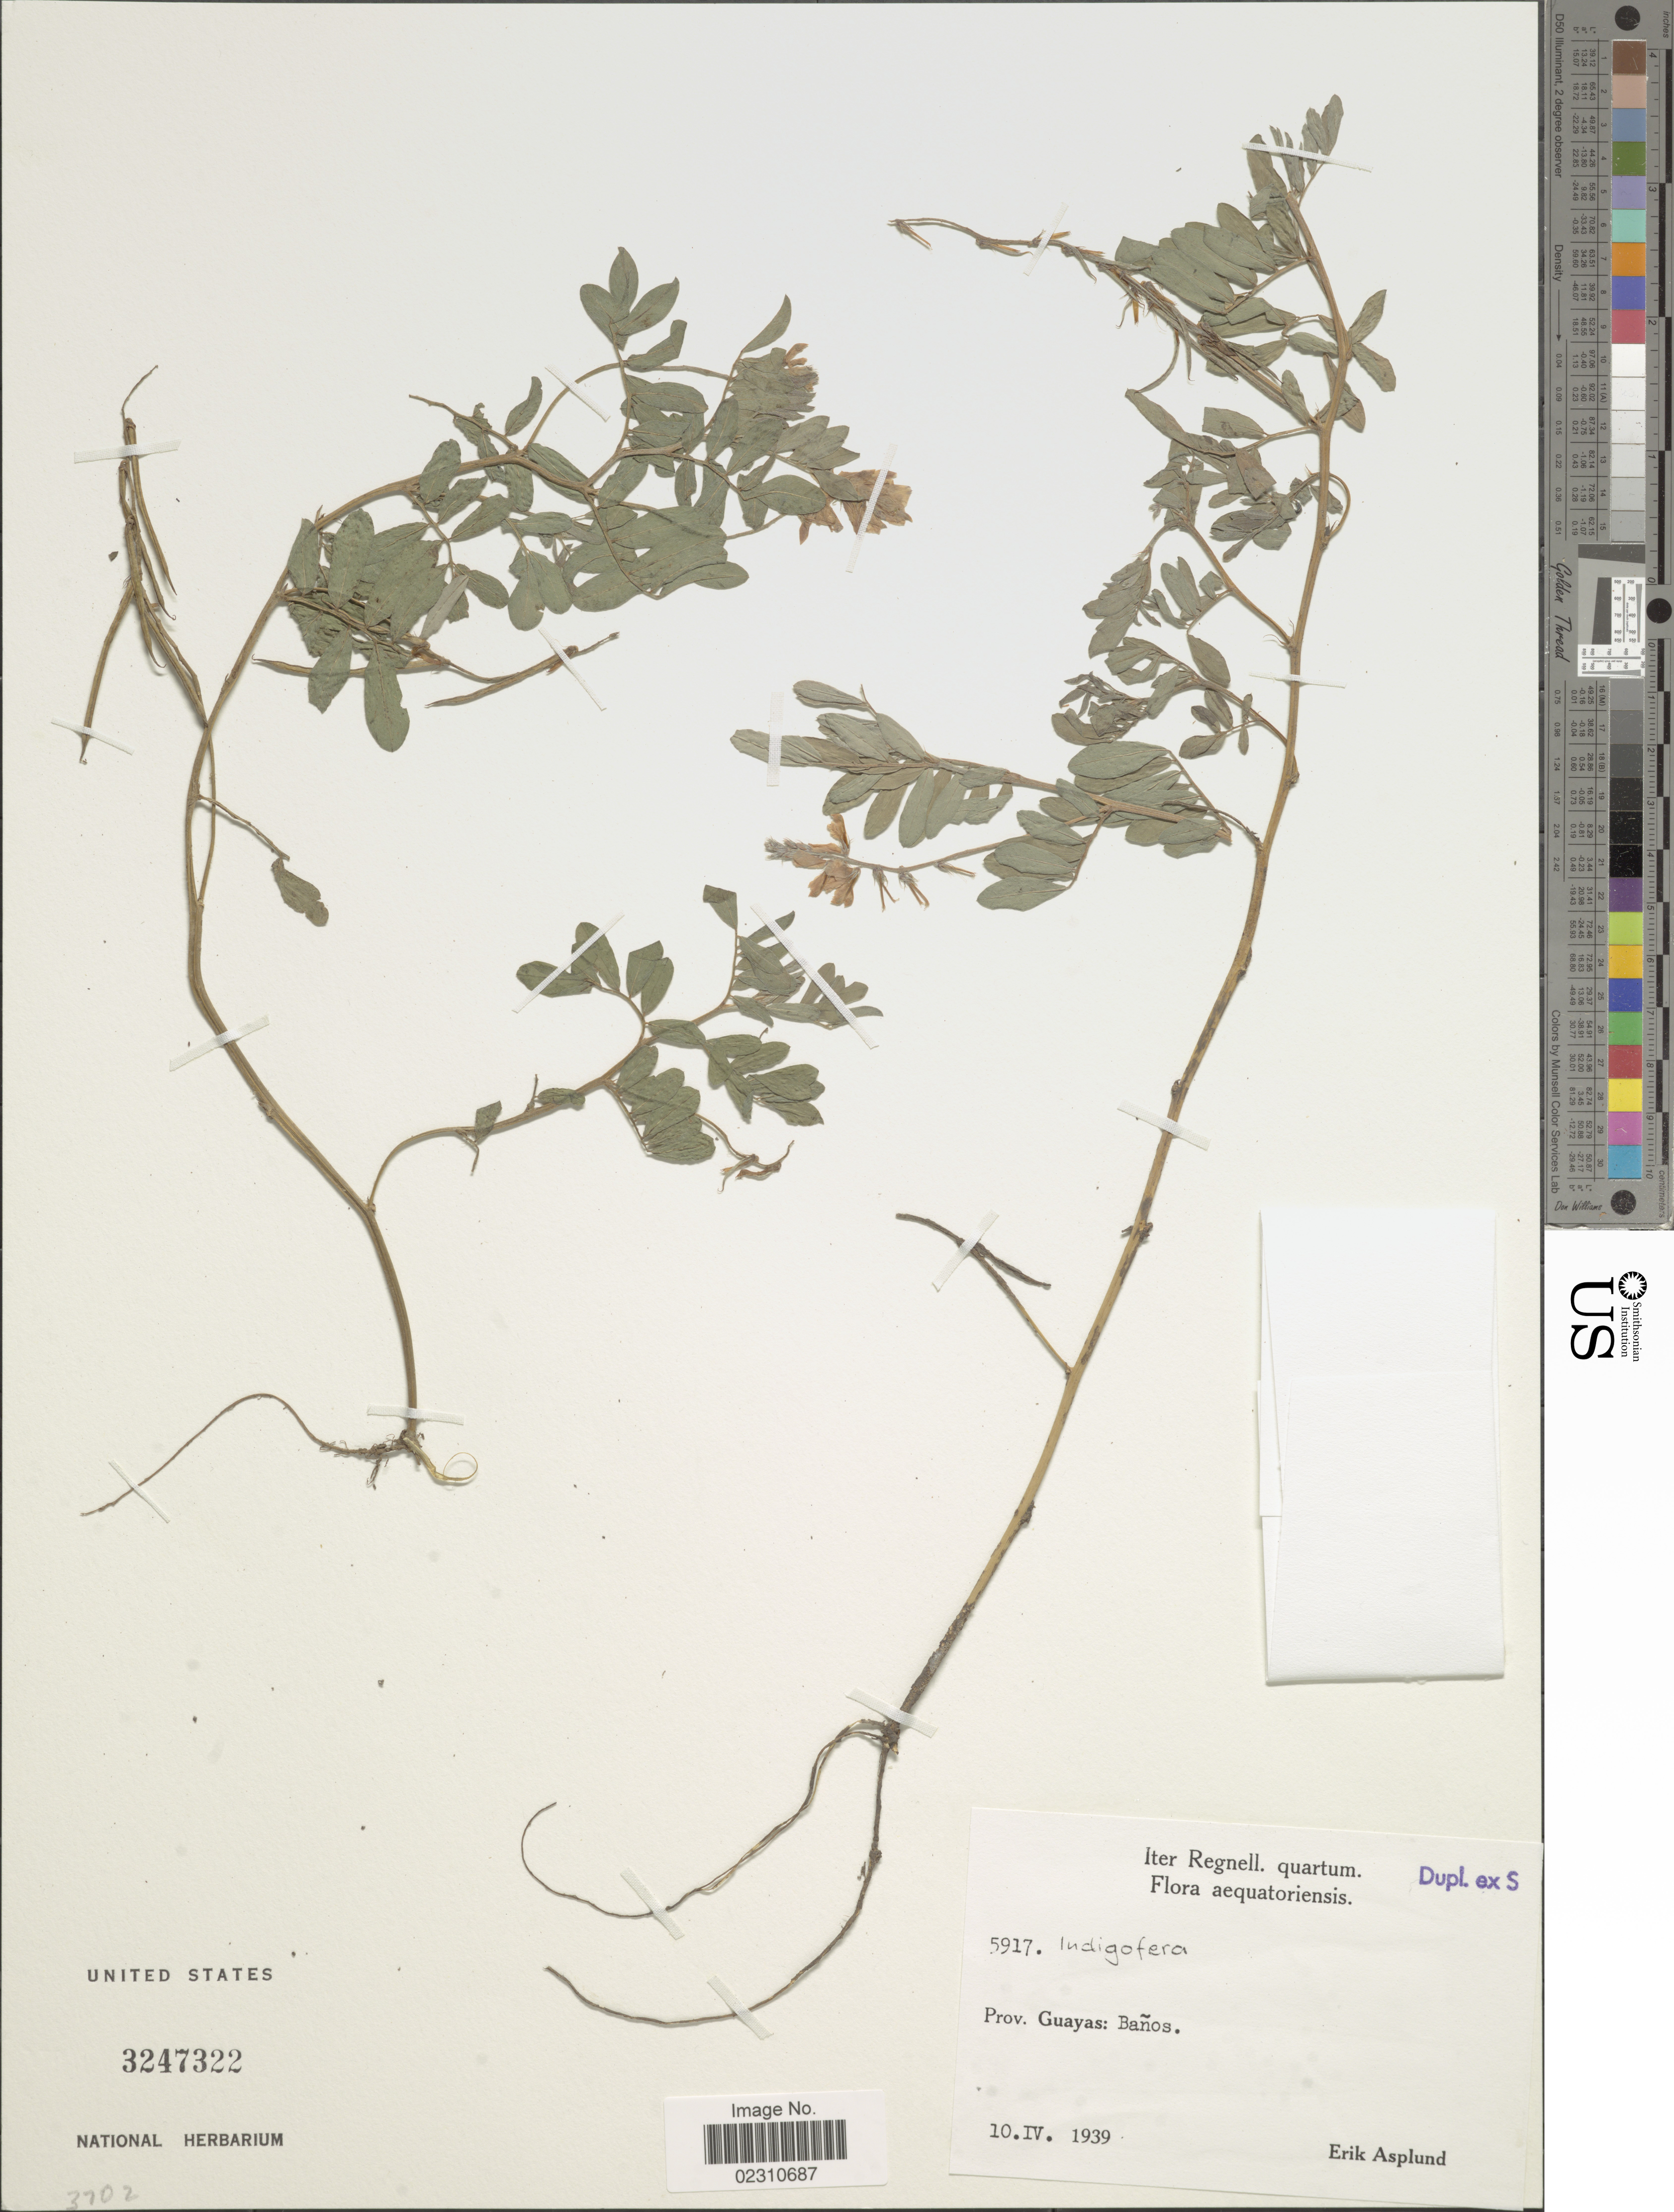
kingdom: Plantae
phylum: Tracheophyta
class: Magnoliopsida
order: Fabales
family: Fabaceae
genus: Indigofera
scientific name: Indigofera sp.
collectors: E. Asplund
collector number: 5917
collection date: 1939-04-10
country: Ecuador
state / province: Guayas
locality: Prov. Guayas: Banos. aequatorienses.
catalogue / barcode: US 3247322